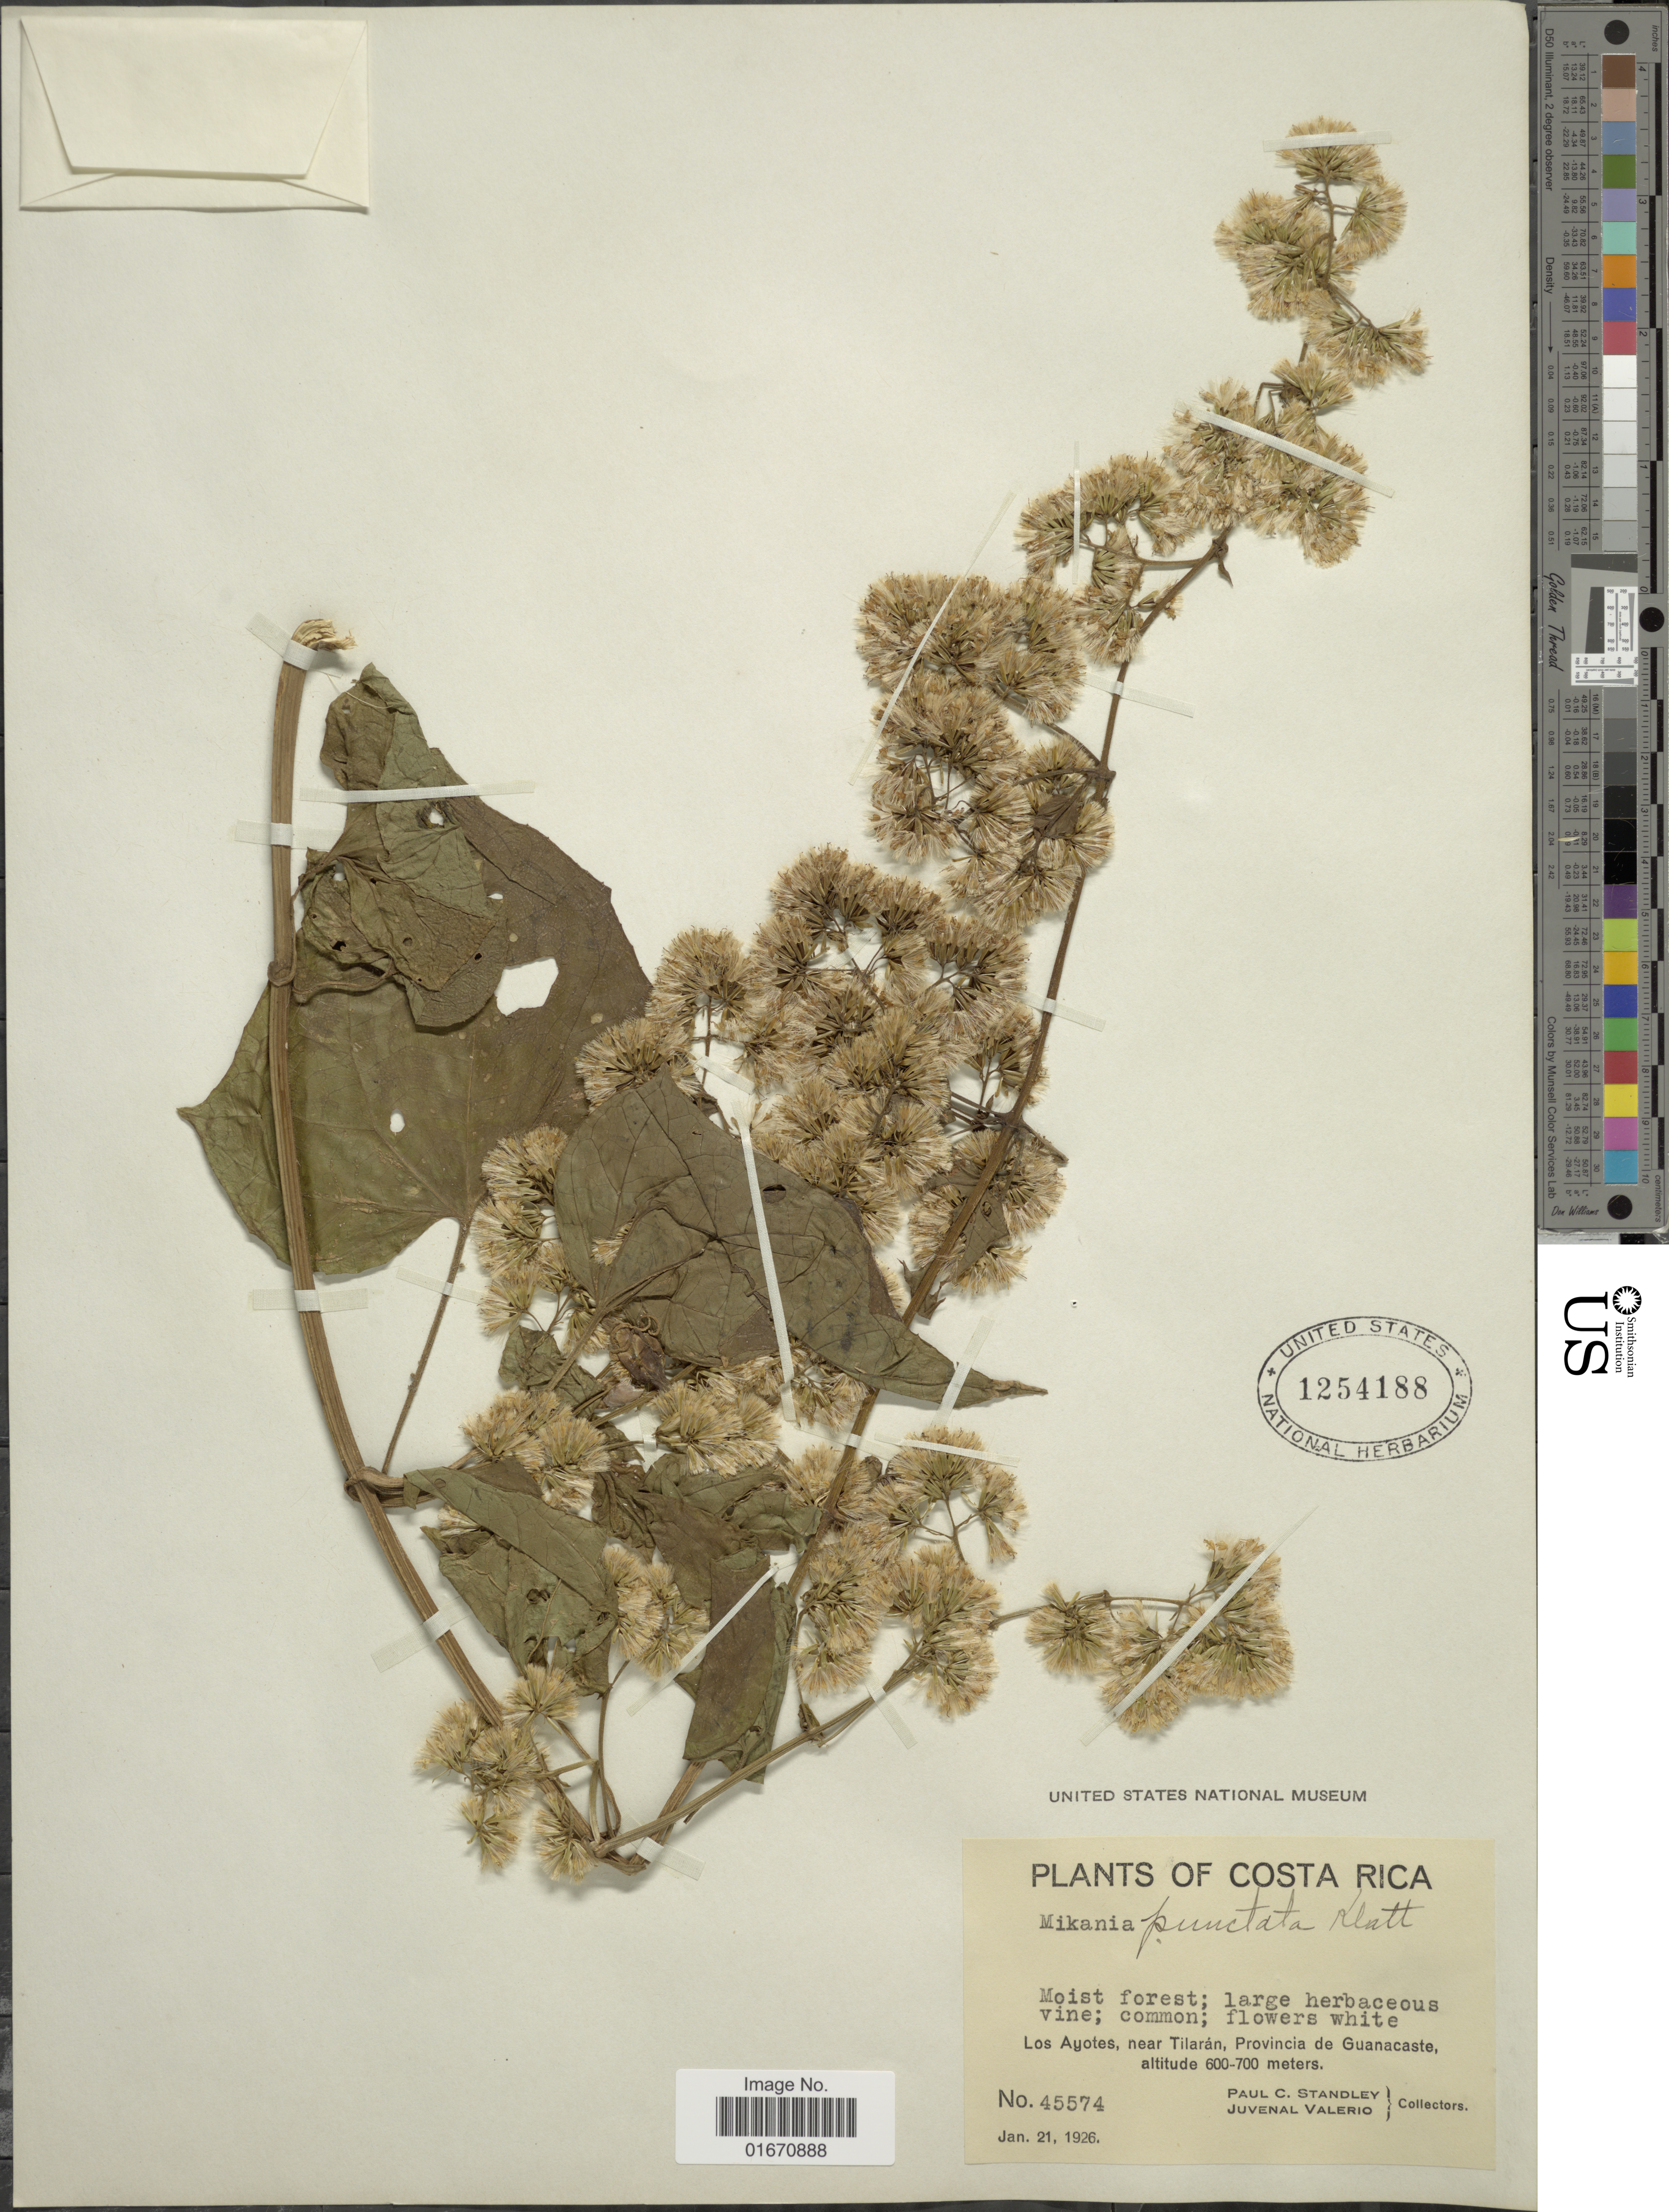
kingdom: Plantae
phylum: Tracheophyta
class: Magnoliopsida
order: Asterales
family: Asteraceae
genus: Mikania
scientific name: Mikania vitifolia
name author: DC.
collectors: P. C. Standley & J. Valerio R.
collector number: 45574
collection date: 1926-01-21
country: Costa Rica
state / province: Guanacaste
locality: Los Ayotes, near Tilaran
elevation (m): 600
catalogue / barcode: US 1254188